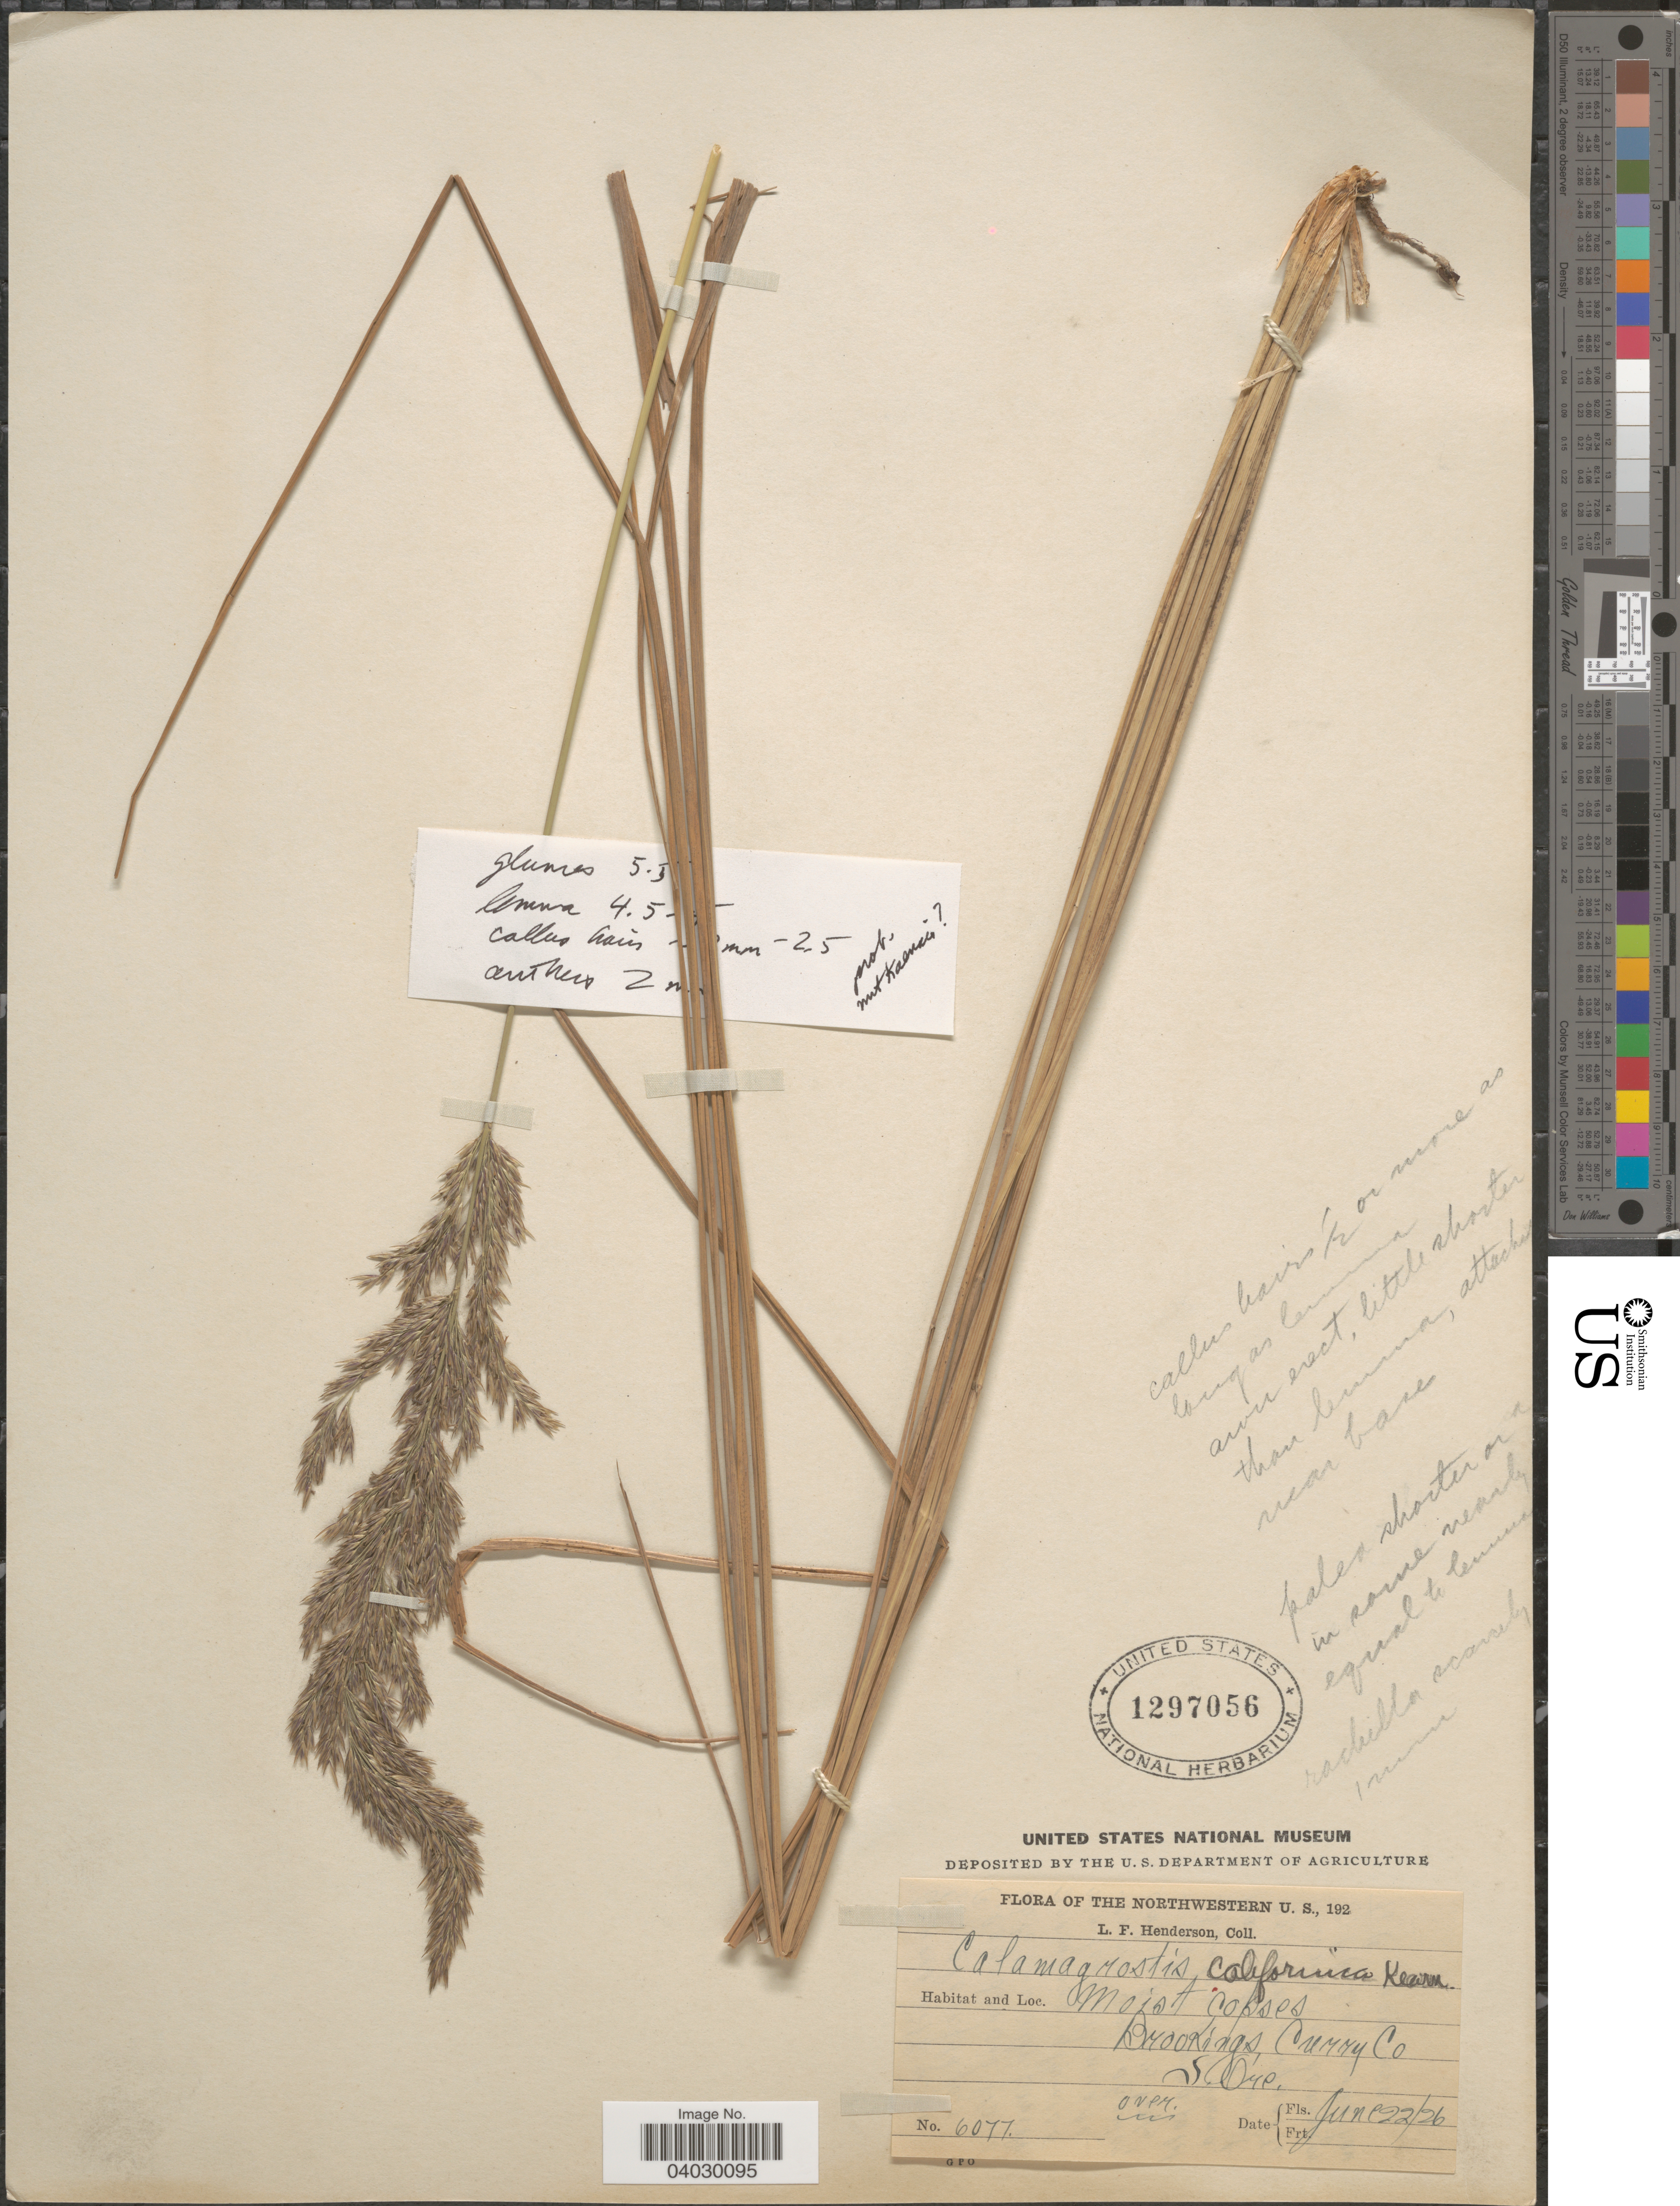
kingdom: Plantae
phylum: Tracheophyta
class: Liliopsida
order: Poales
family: Poaceae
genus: Calamagrostis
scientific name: Calamagrostis nutkaensis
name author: (J. Presl) Steud.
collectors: L. Henderson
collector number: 6077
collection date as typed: June22/26 192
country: United States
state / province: Oregon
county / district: Curry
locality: The Northwestern U. S. Brookings, Curry Co. S. Ore.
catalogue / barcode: US 1297056